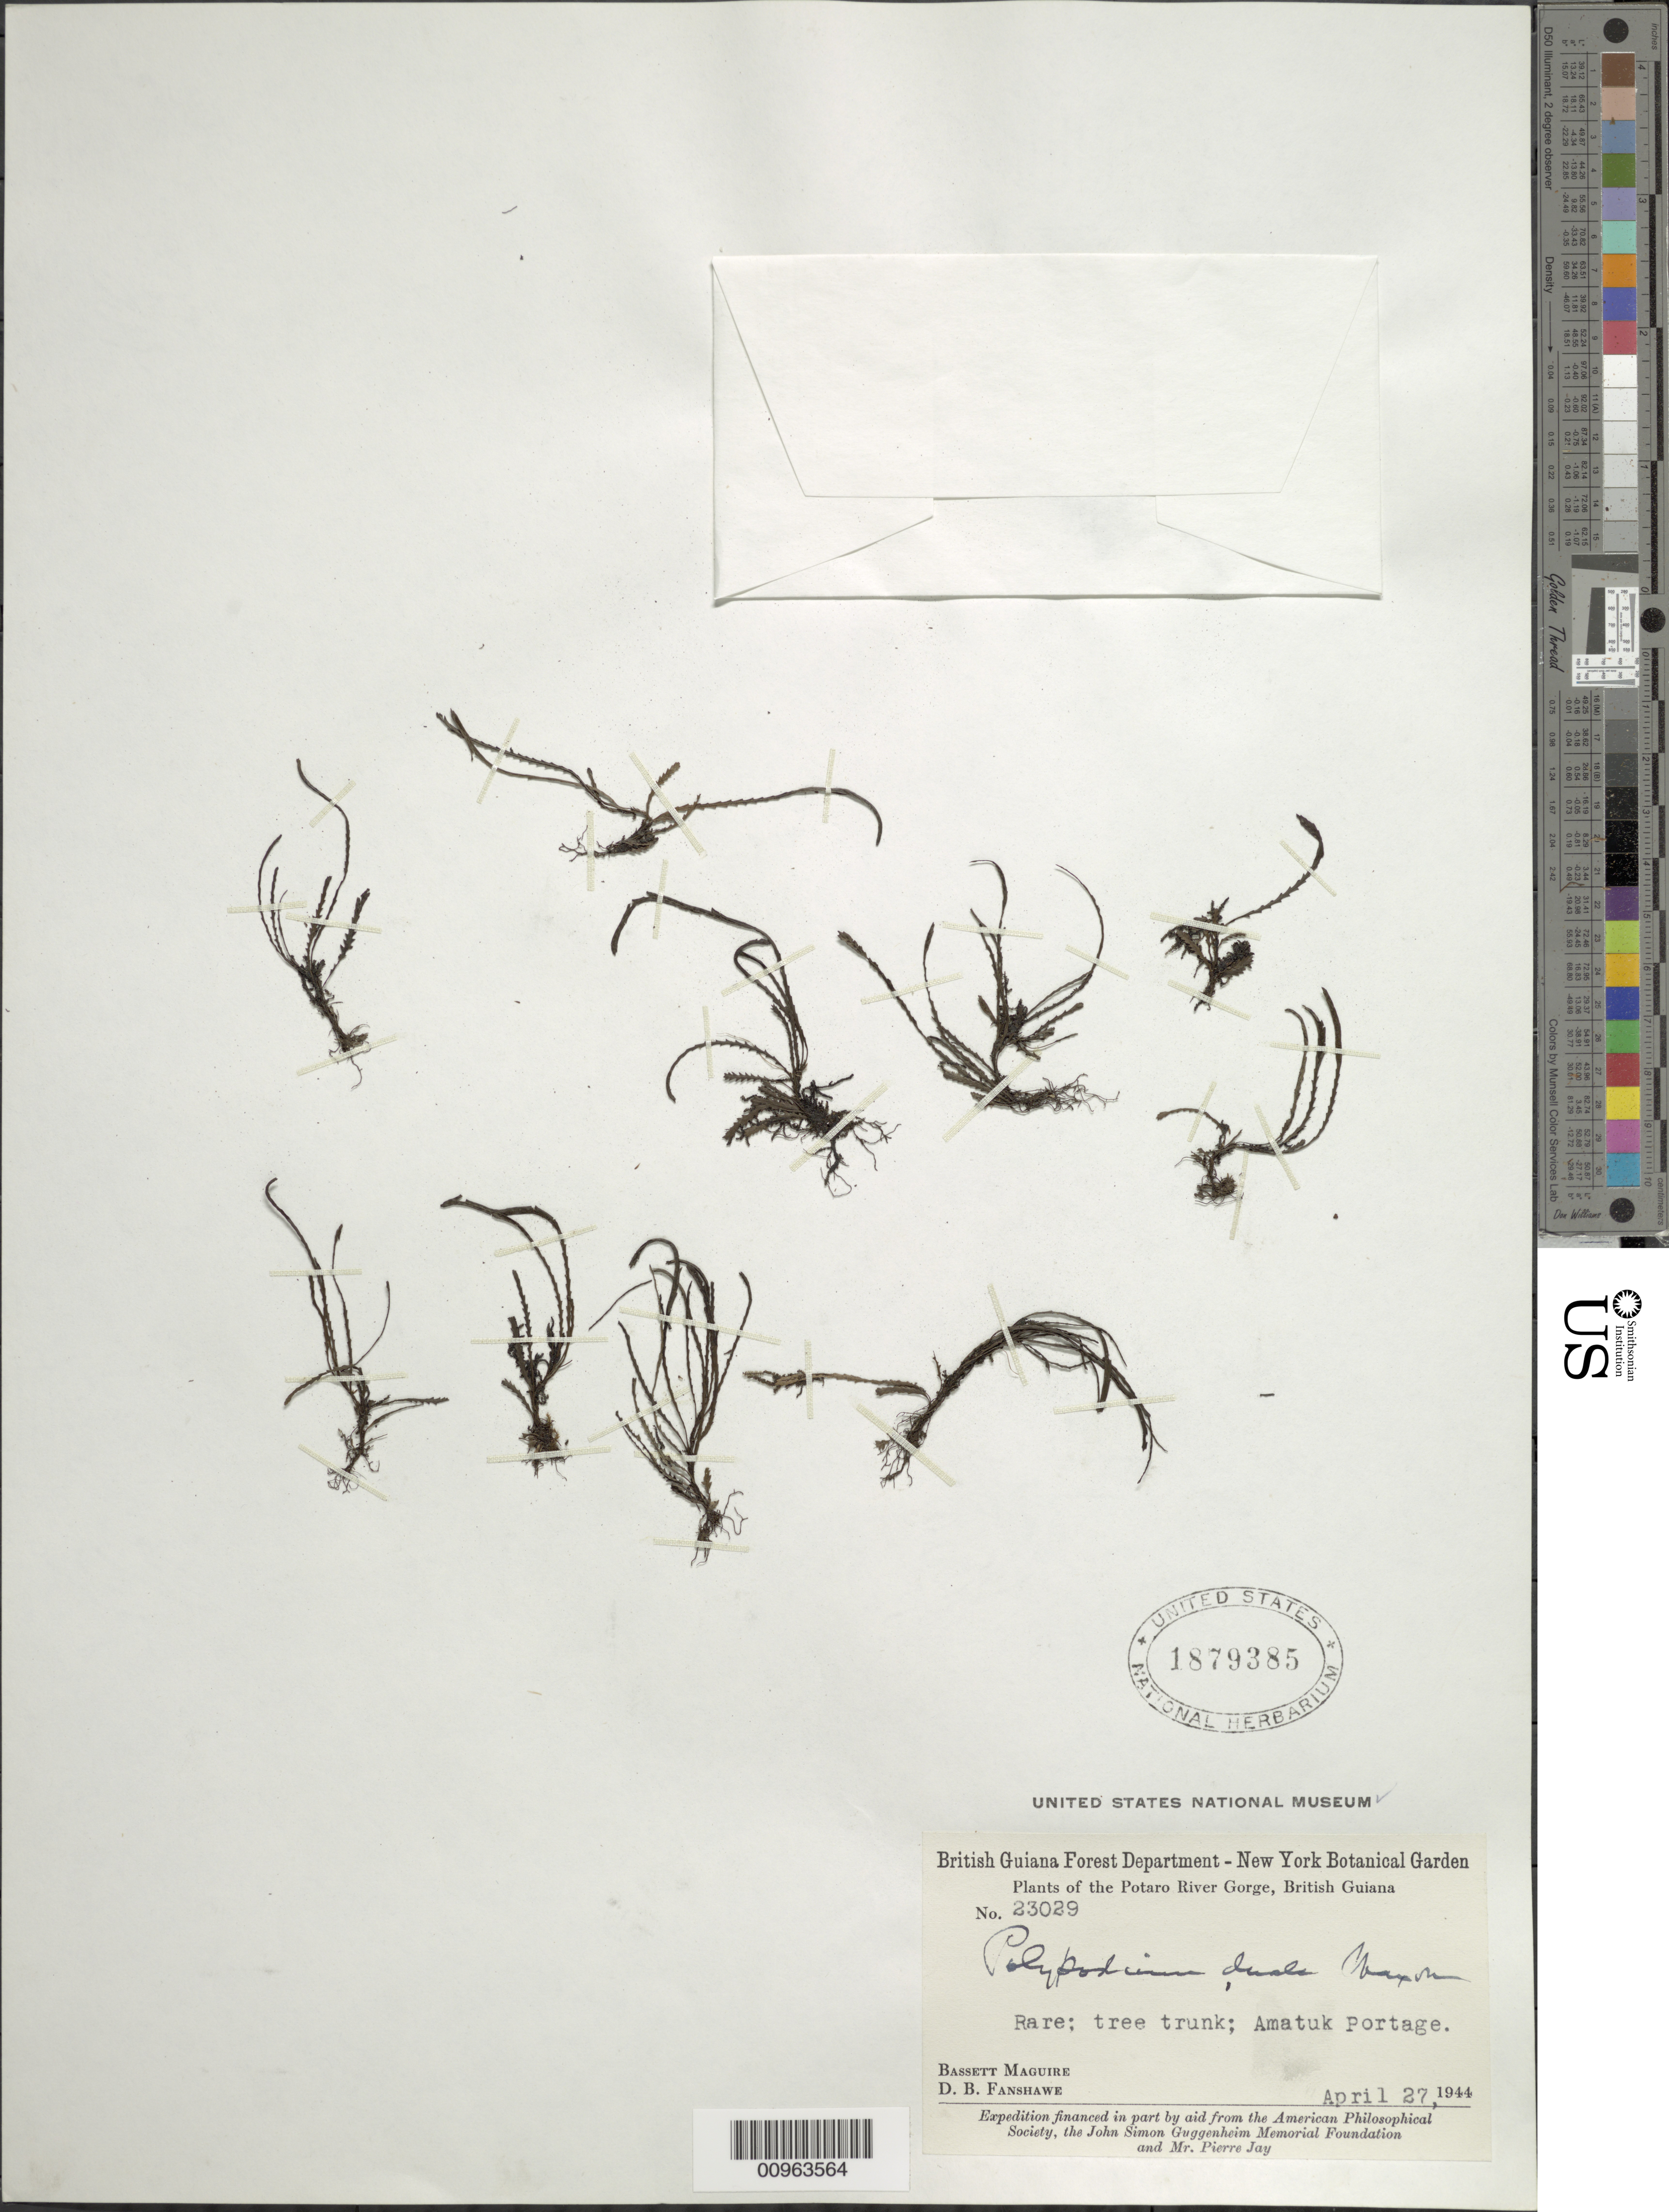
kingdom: Plantae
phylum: Tracheophyta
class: Polypodiopsida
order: Polypodiales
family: Polypodiaceae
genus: Cochlidium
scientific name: Cochlidium serrulatum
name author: (Sw.) L.E. Bishop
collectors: B. Maguire & D. B. Fanshawe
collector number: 23029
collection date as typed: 27-Apr-44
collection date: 1944-04-27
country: Guyana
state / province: Potaro-Siparuni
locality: Amatuk Portage, Potaro River Gorge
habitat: Tree trunk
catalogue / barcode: US 1879385